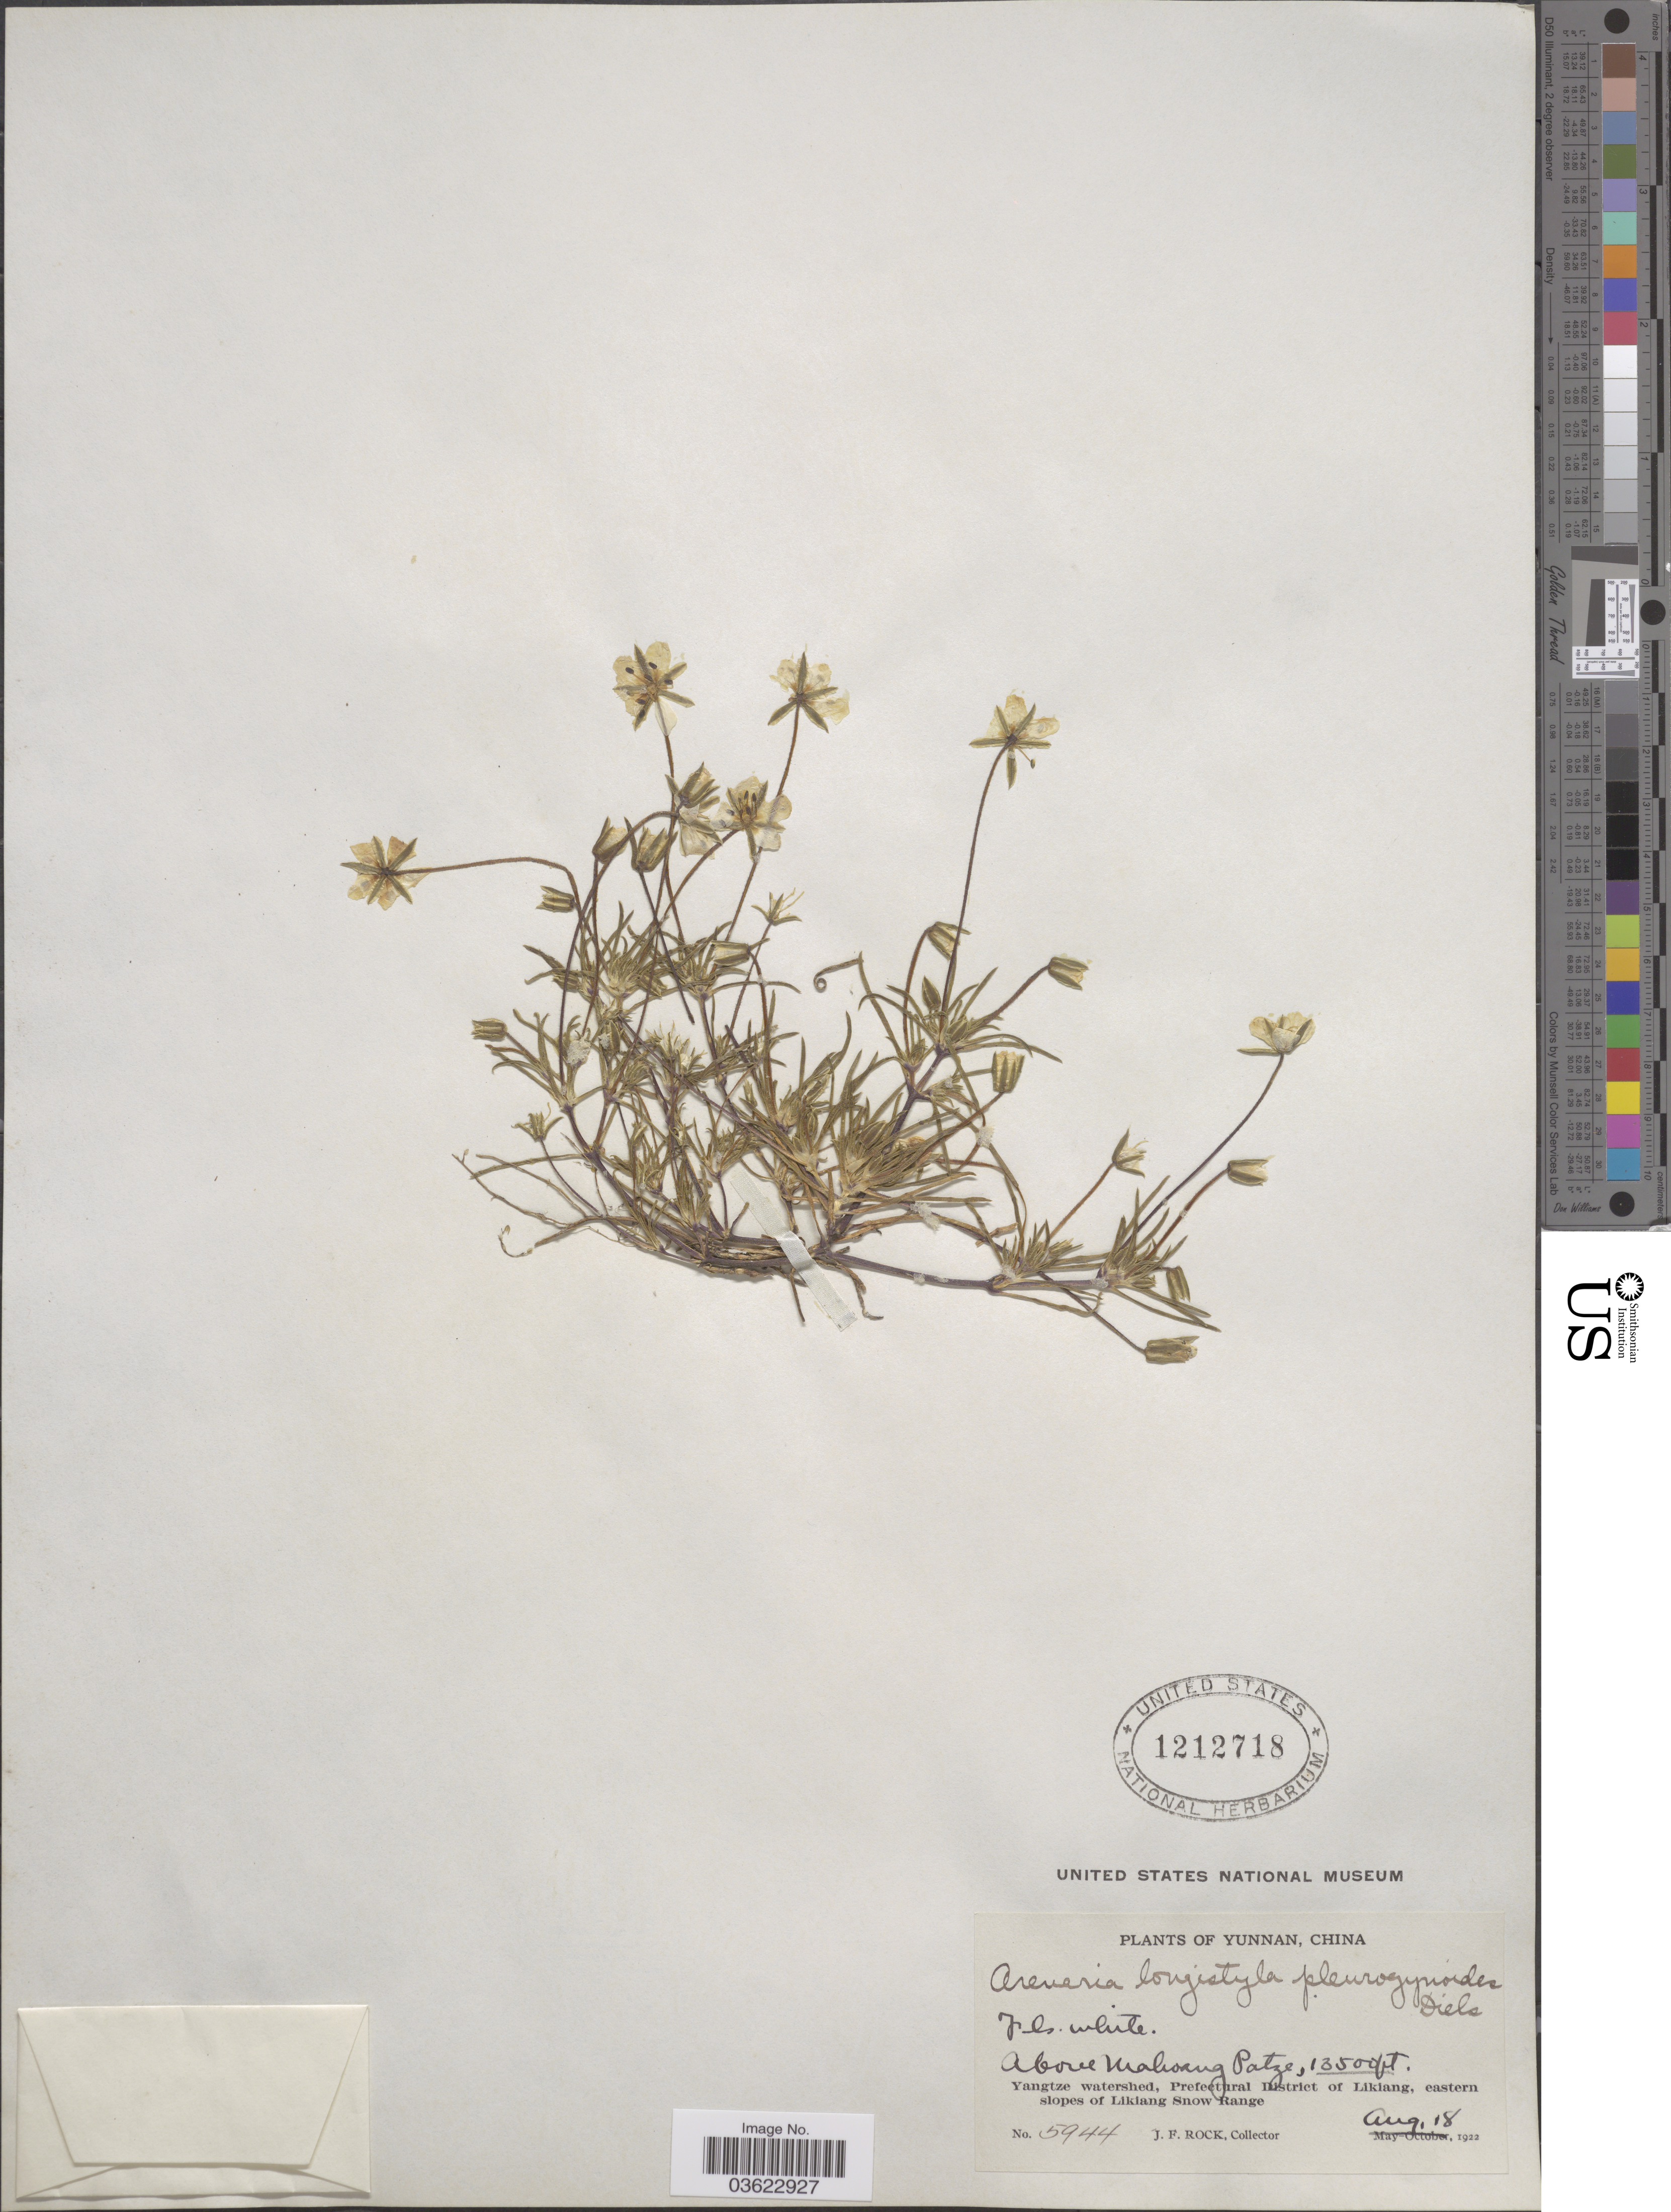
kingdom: Plantae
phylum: Tracheophyta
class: Magnoliopsida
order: Caryophyllales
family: Caryophyllaceae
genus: Odontostemma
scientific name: Odontostemma longistylum var. pleurogynoides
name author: (Diels) Rabeler & W.L. Wagner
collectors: J. Rock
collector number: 5944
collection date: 1922-08-18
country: China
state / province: Yunnan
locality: Above Mahoang Patze. Yangtze watershed, Prefectural District of Likiang, eastern slopes of Likiang Snow Range.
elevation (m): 4115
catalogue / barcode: US 1212718